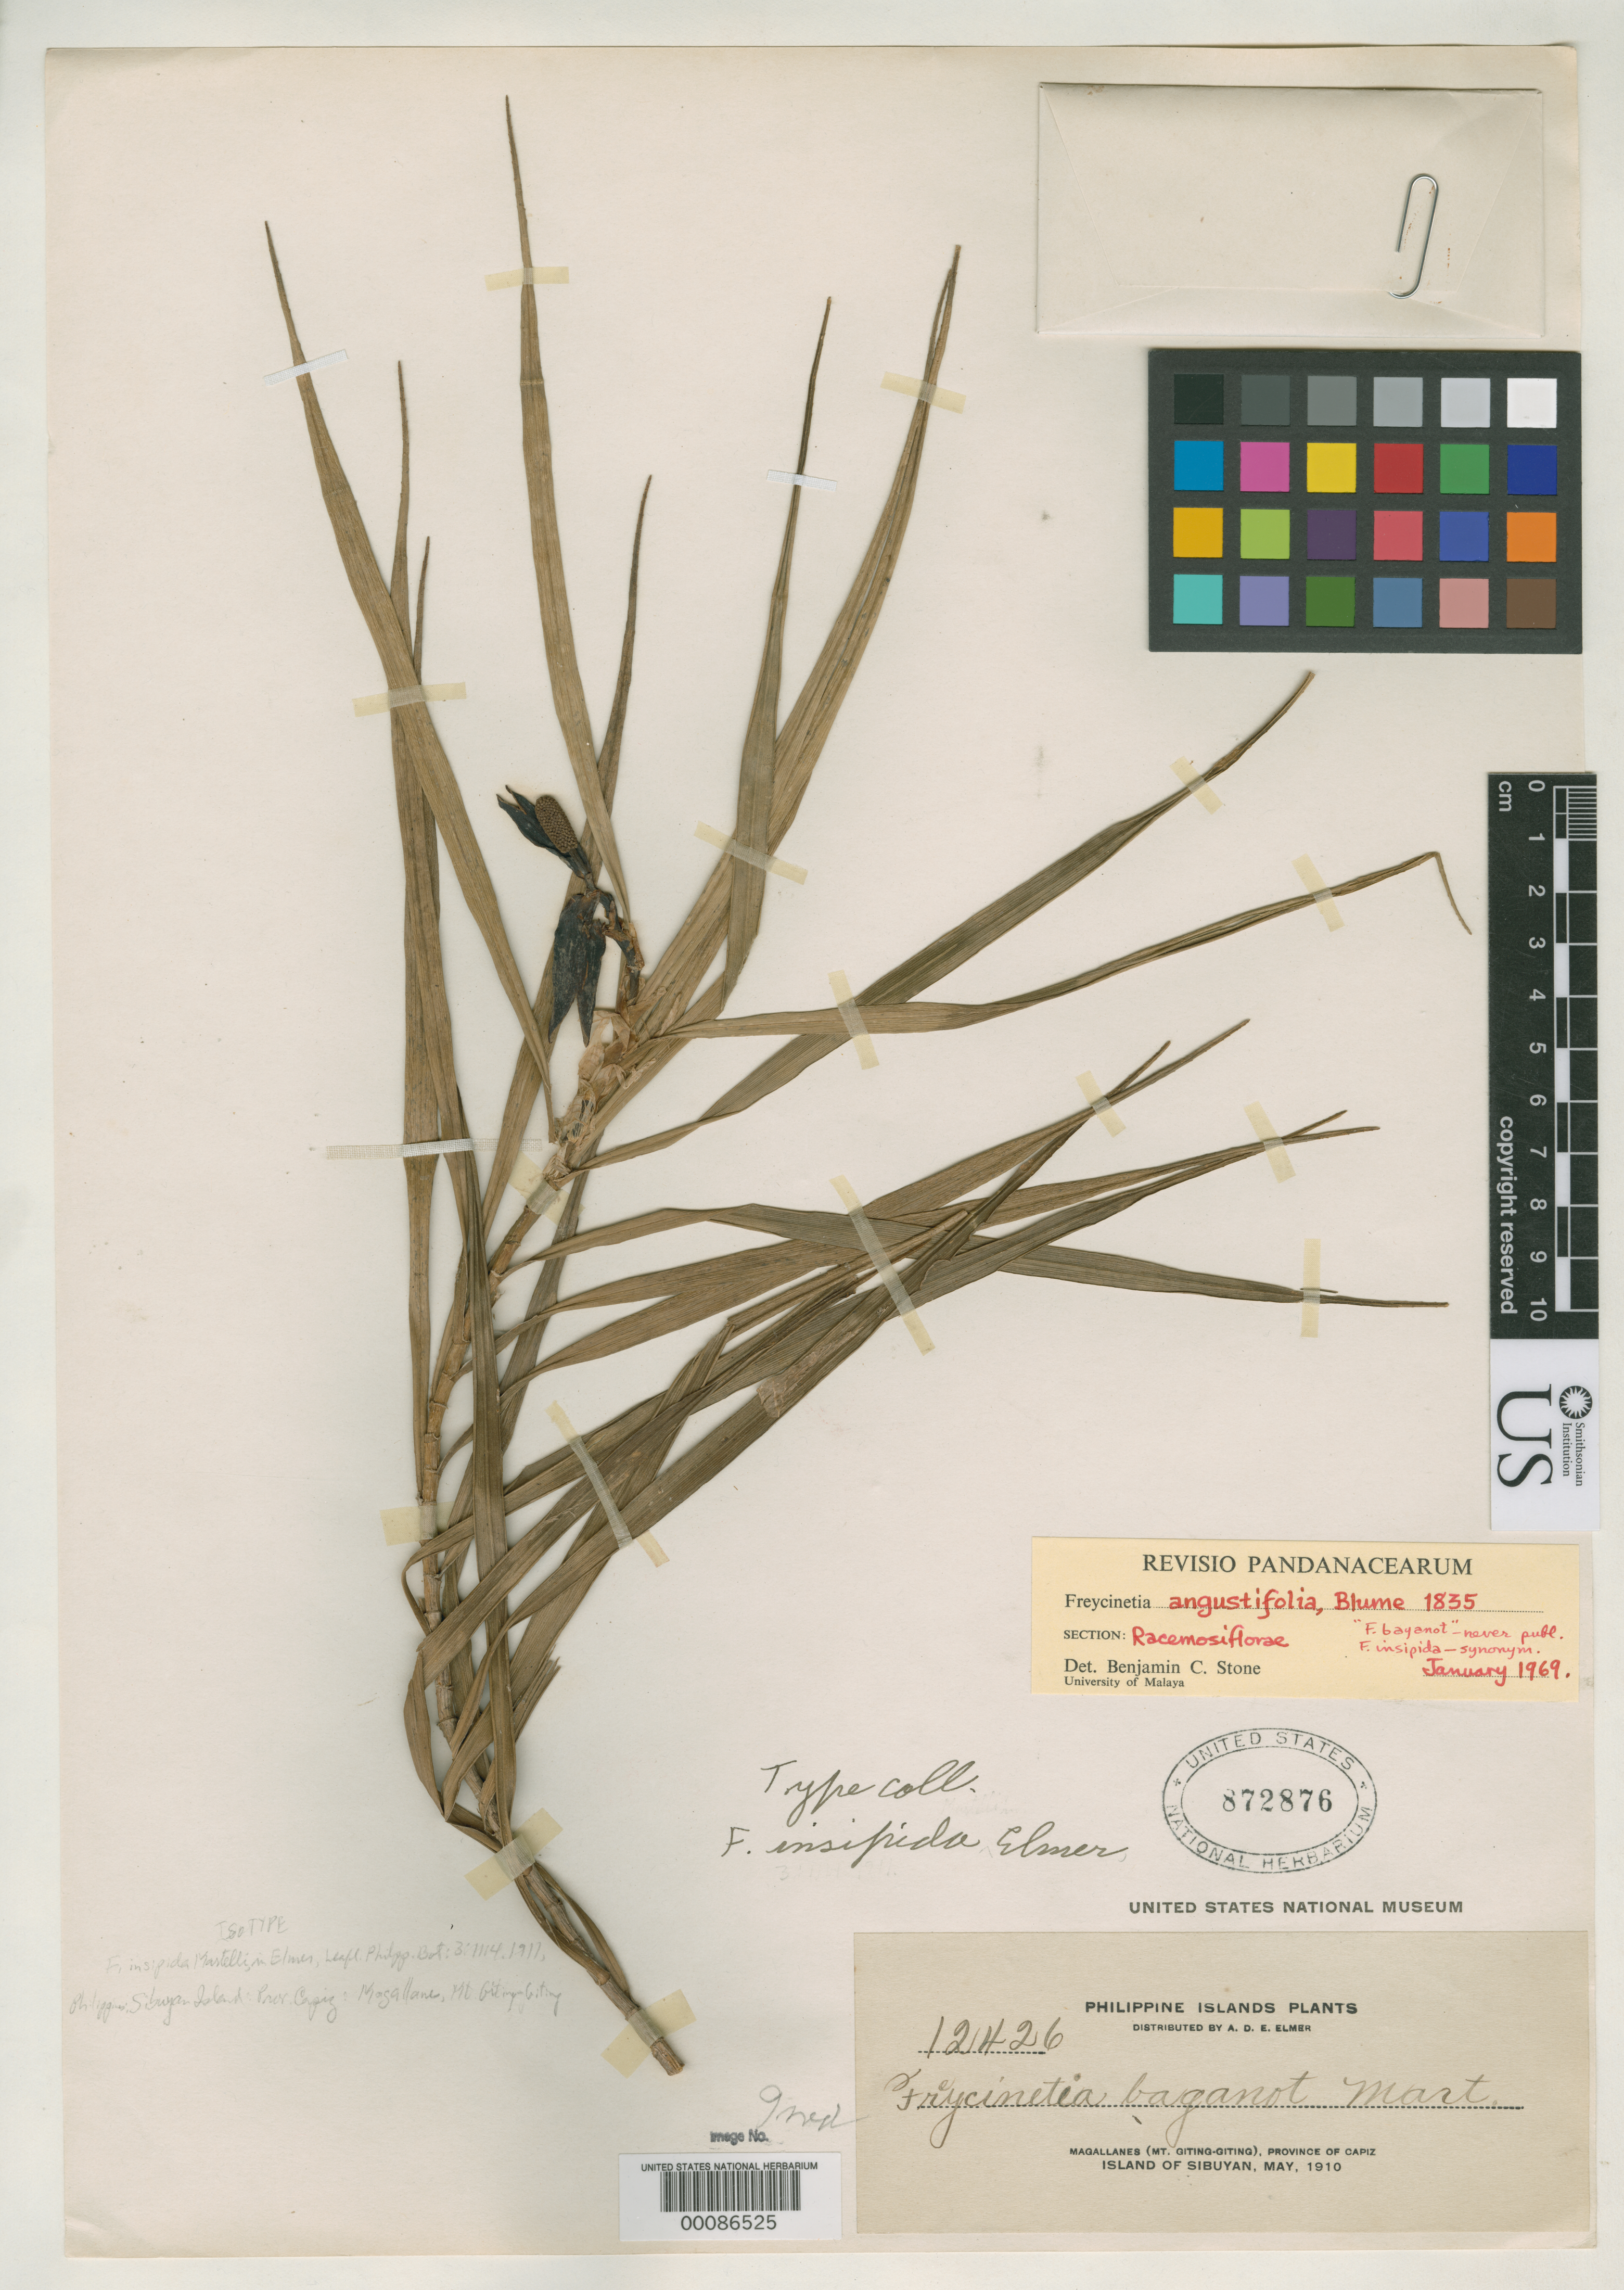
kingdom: Plantae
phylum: Tracheophyta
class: Liliopsida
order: Pandanales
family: Pandanaceae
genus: Freycinetia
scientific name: Freycinetia insipida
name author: Martelli in Elmer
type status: Isotype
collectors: A. D. E. Elmer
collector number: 12426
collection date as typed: May 1910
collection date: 1910-05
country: Philippines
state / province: Mimaropa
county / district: Romblon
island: Sibuyan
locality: Magallanes, Mt. Giting-Giting.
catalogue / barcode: US 872876